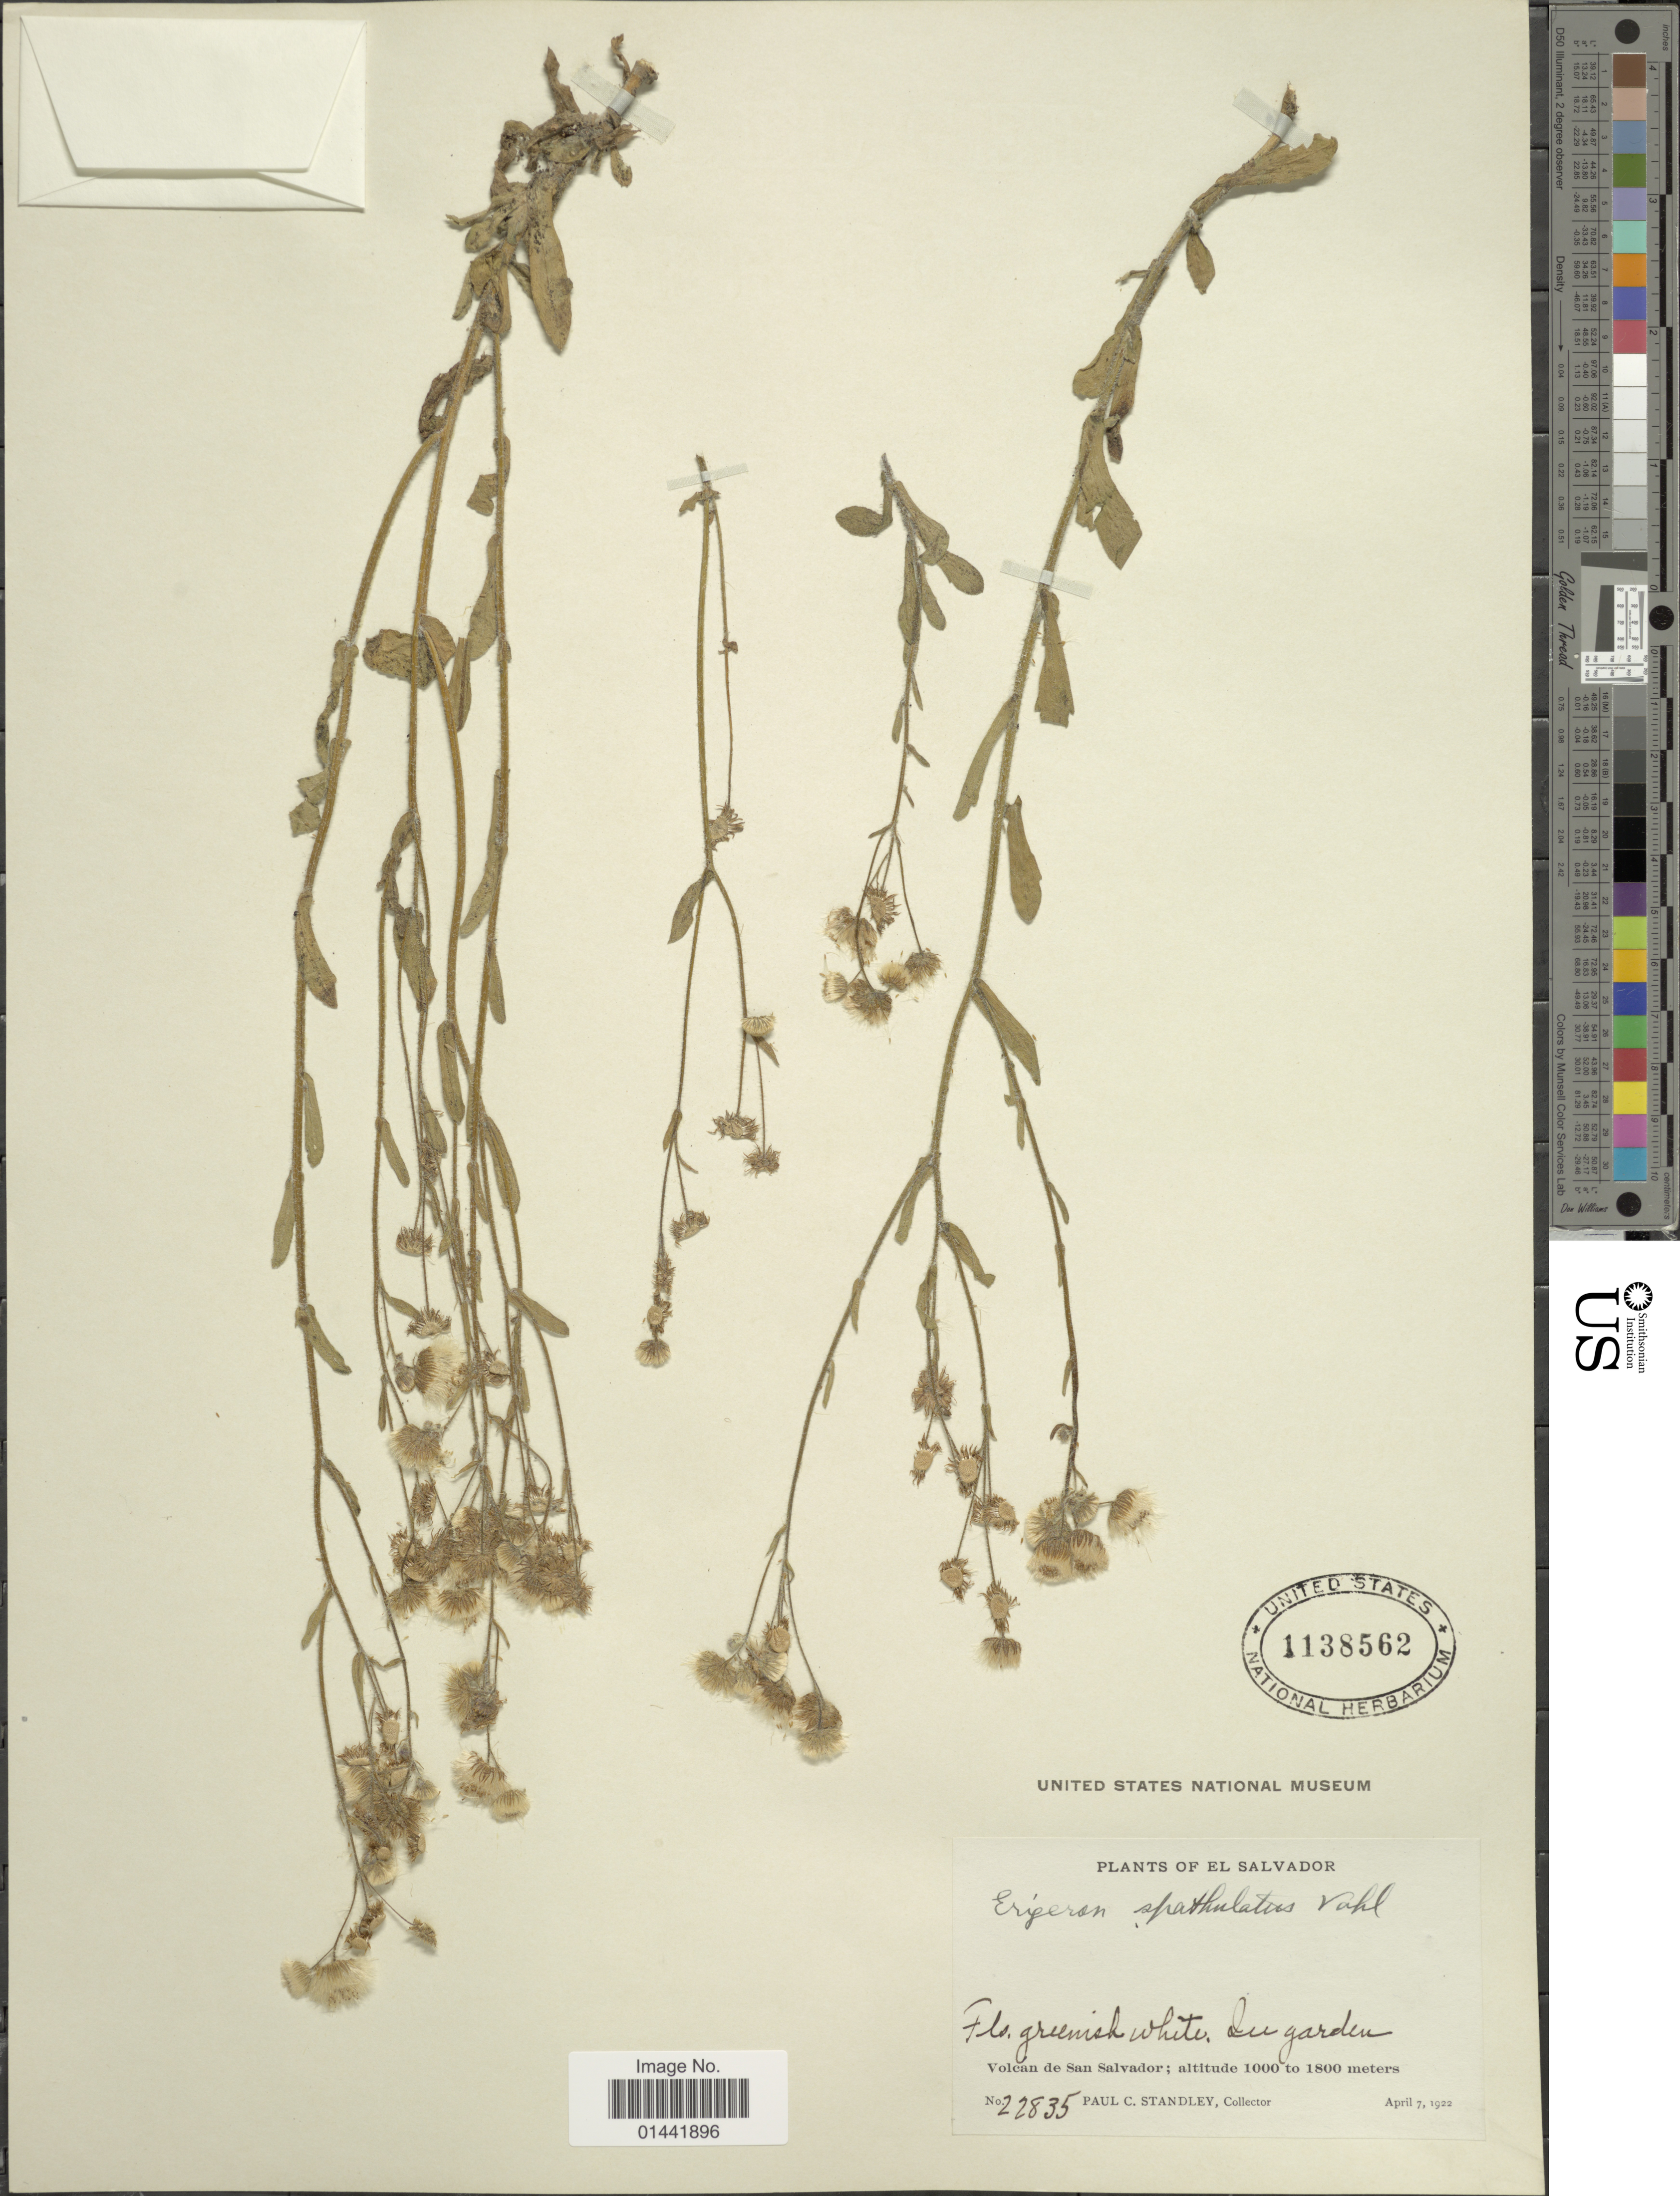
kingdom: Plantae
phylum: Tracheophyta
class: Magnoliopsida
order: Asterales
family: Asteraceae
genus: Erigeron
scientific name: Erigeron spathulatus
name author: Vahl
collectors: P. C. Standley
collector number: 22835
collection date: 1922-04-07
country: El Salvador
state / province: San Salvador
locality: In garden, Volcan de San Salvador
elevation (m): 1000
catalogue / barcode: US 1138562